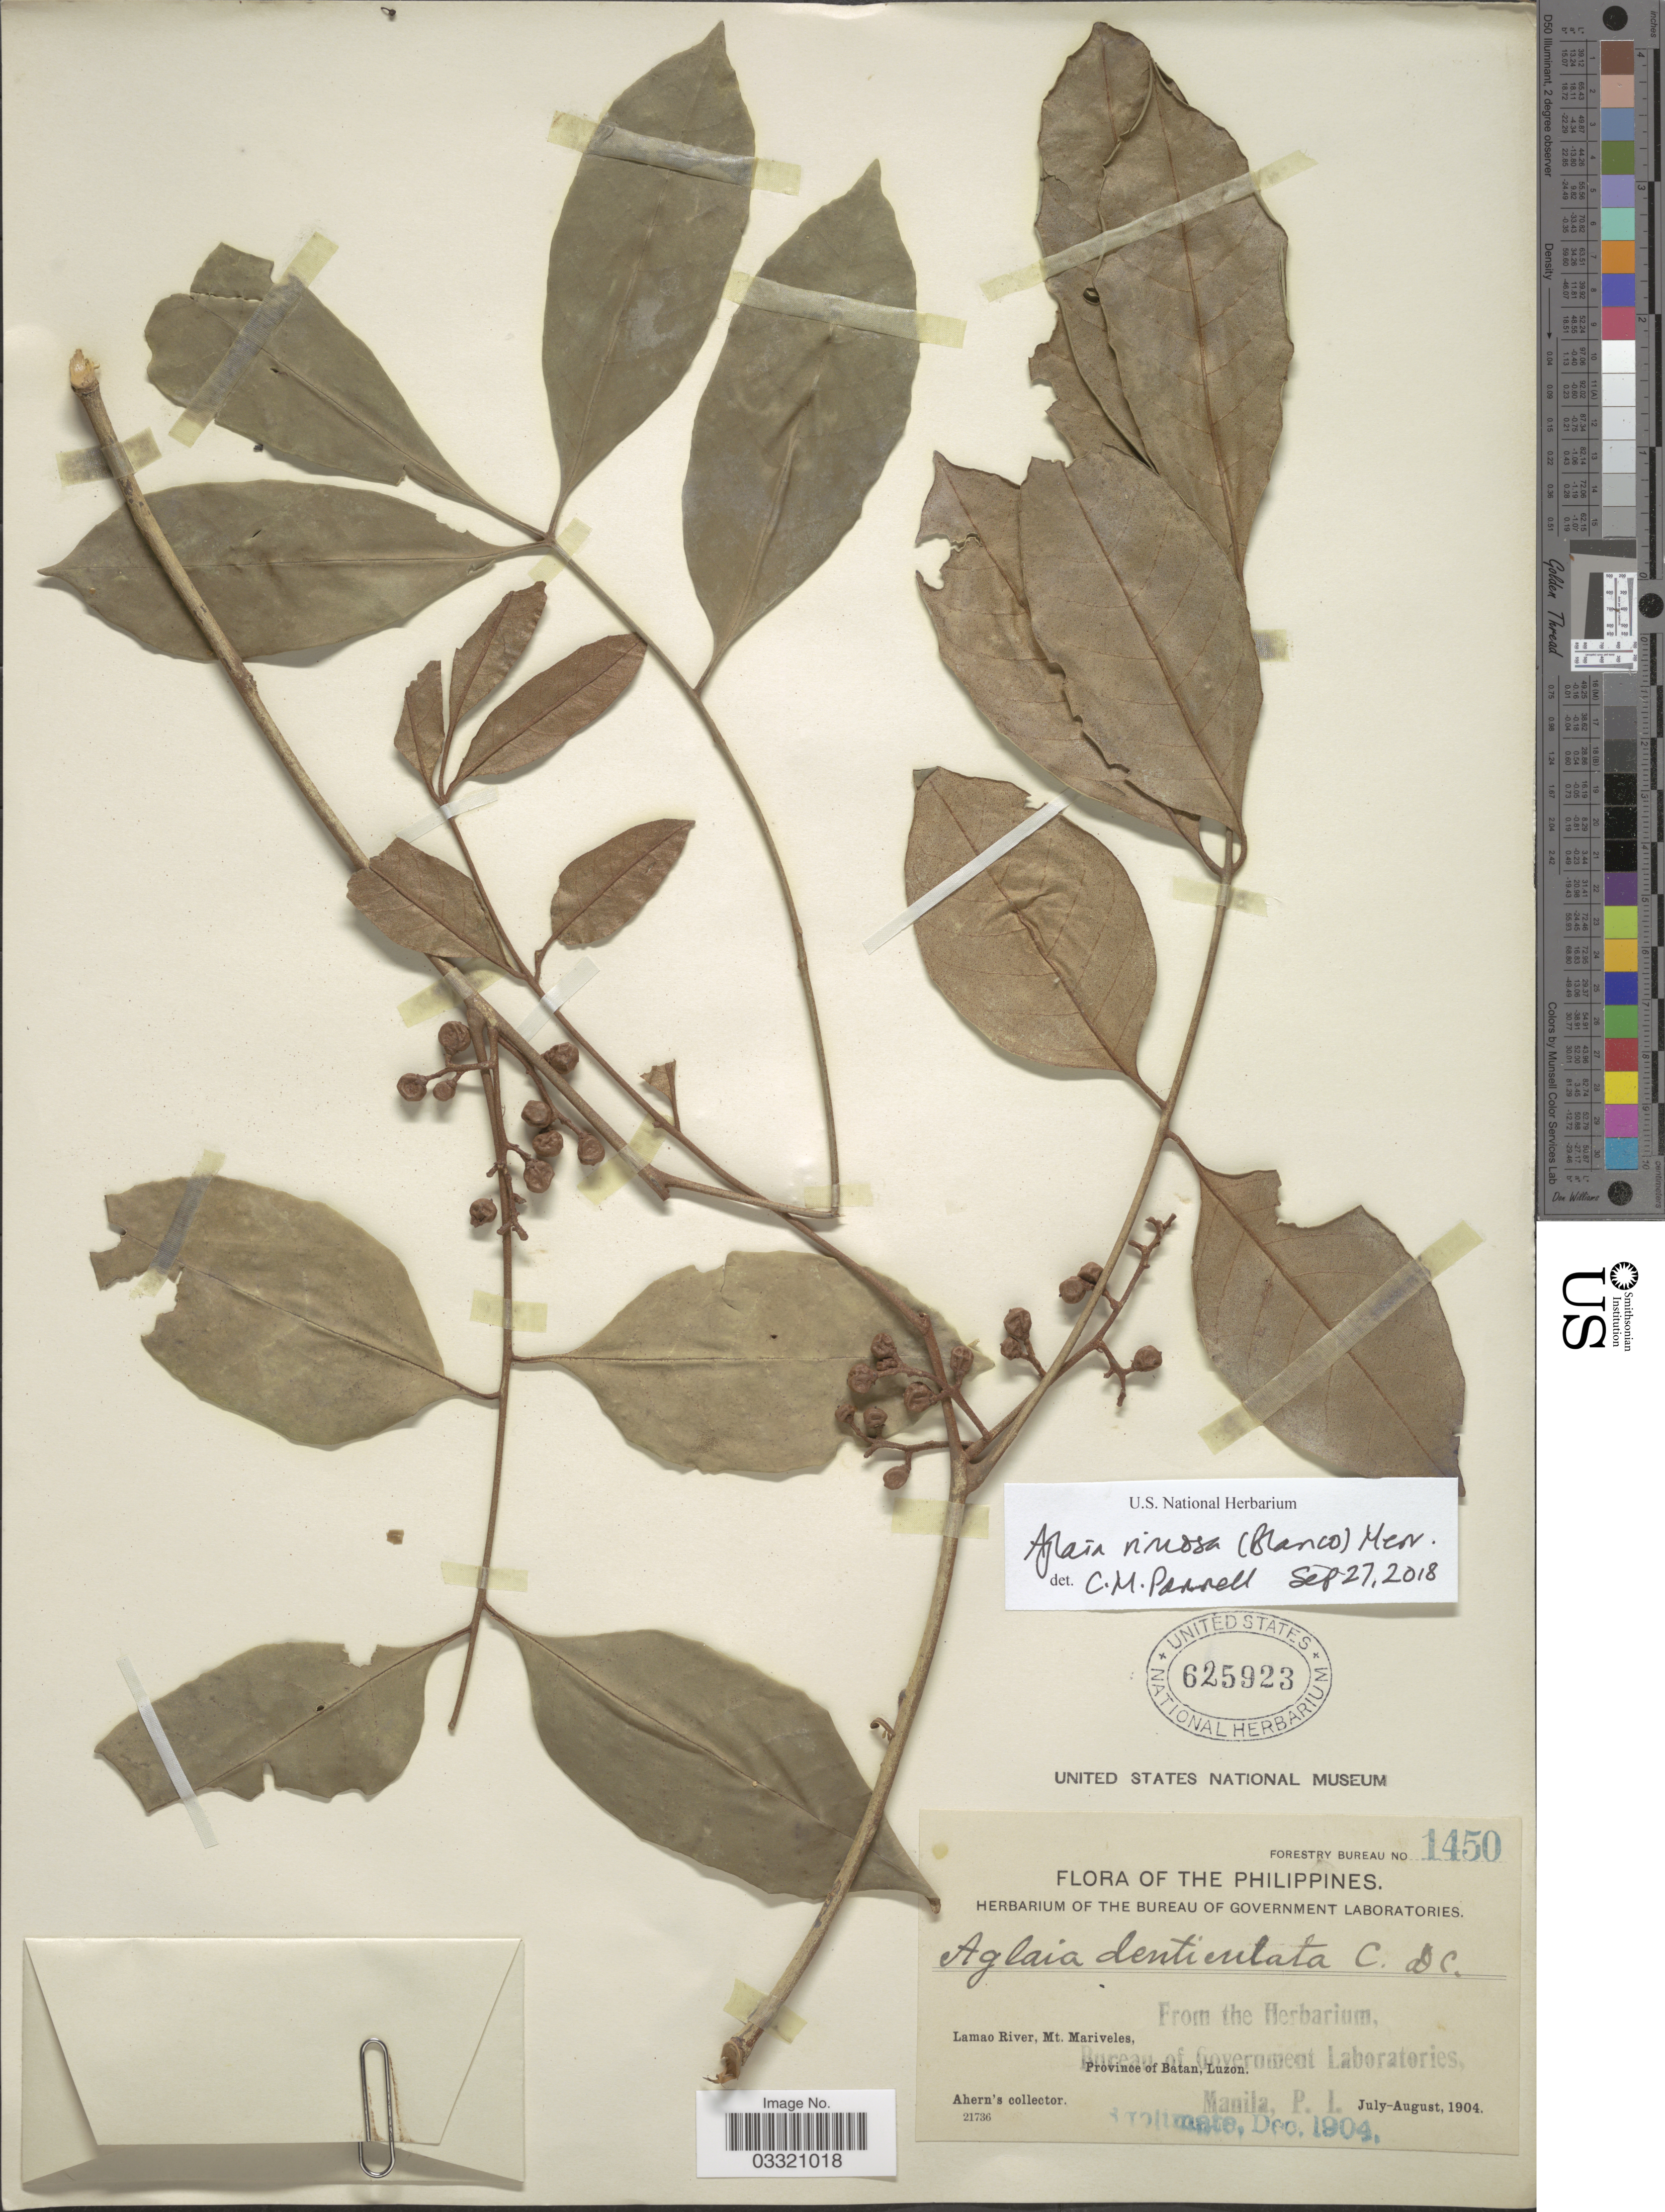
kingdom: Plantae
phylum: Tracheophyta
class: Magnoliopsida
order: Sapindales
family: Meliaceae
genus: Aglaia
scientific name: Aglaia rimosa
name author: (Blanco) Merr.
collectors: Ahern's collector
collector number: Forestry Bureau 1450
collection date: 1904-07/1904-08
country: Philippines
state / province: Cagayan Valley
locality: Lamao River, Mt. Mariveles, Province of Batan, Luzon.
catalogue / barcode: US 625923